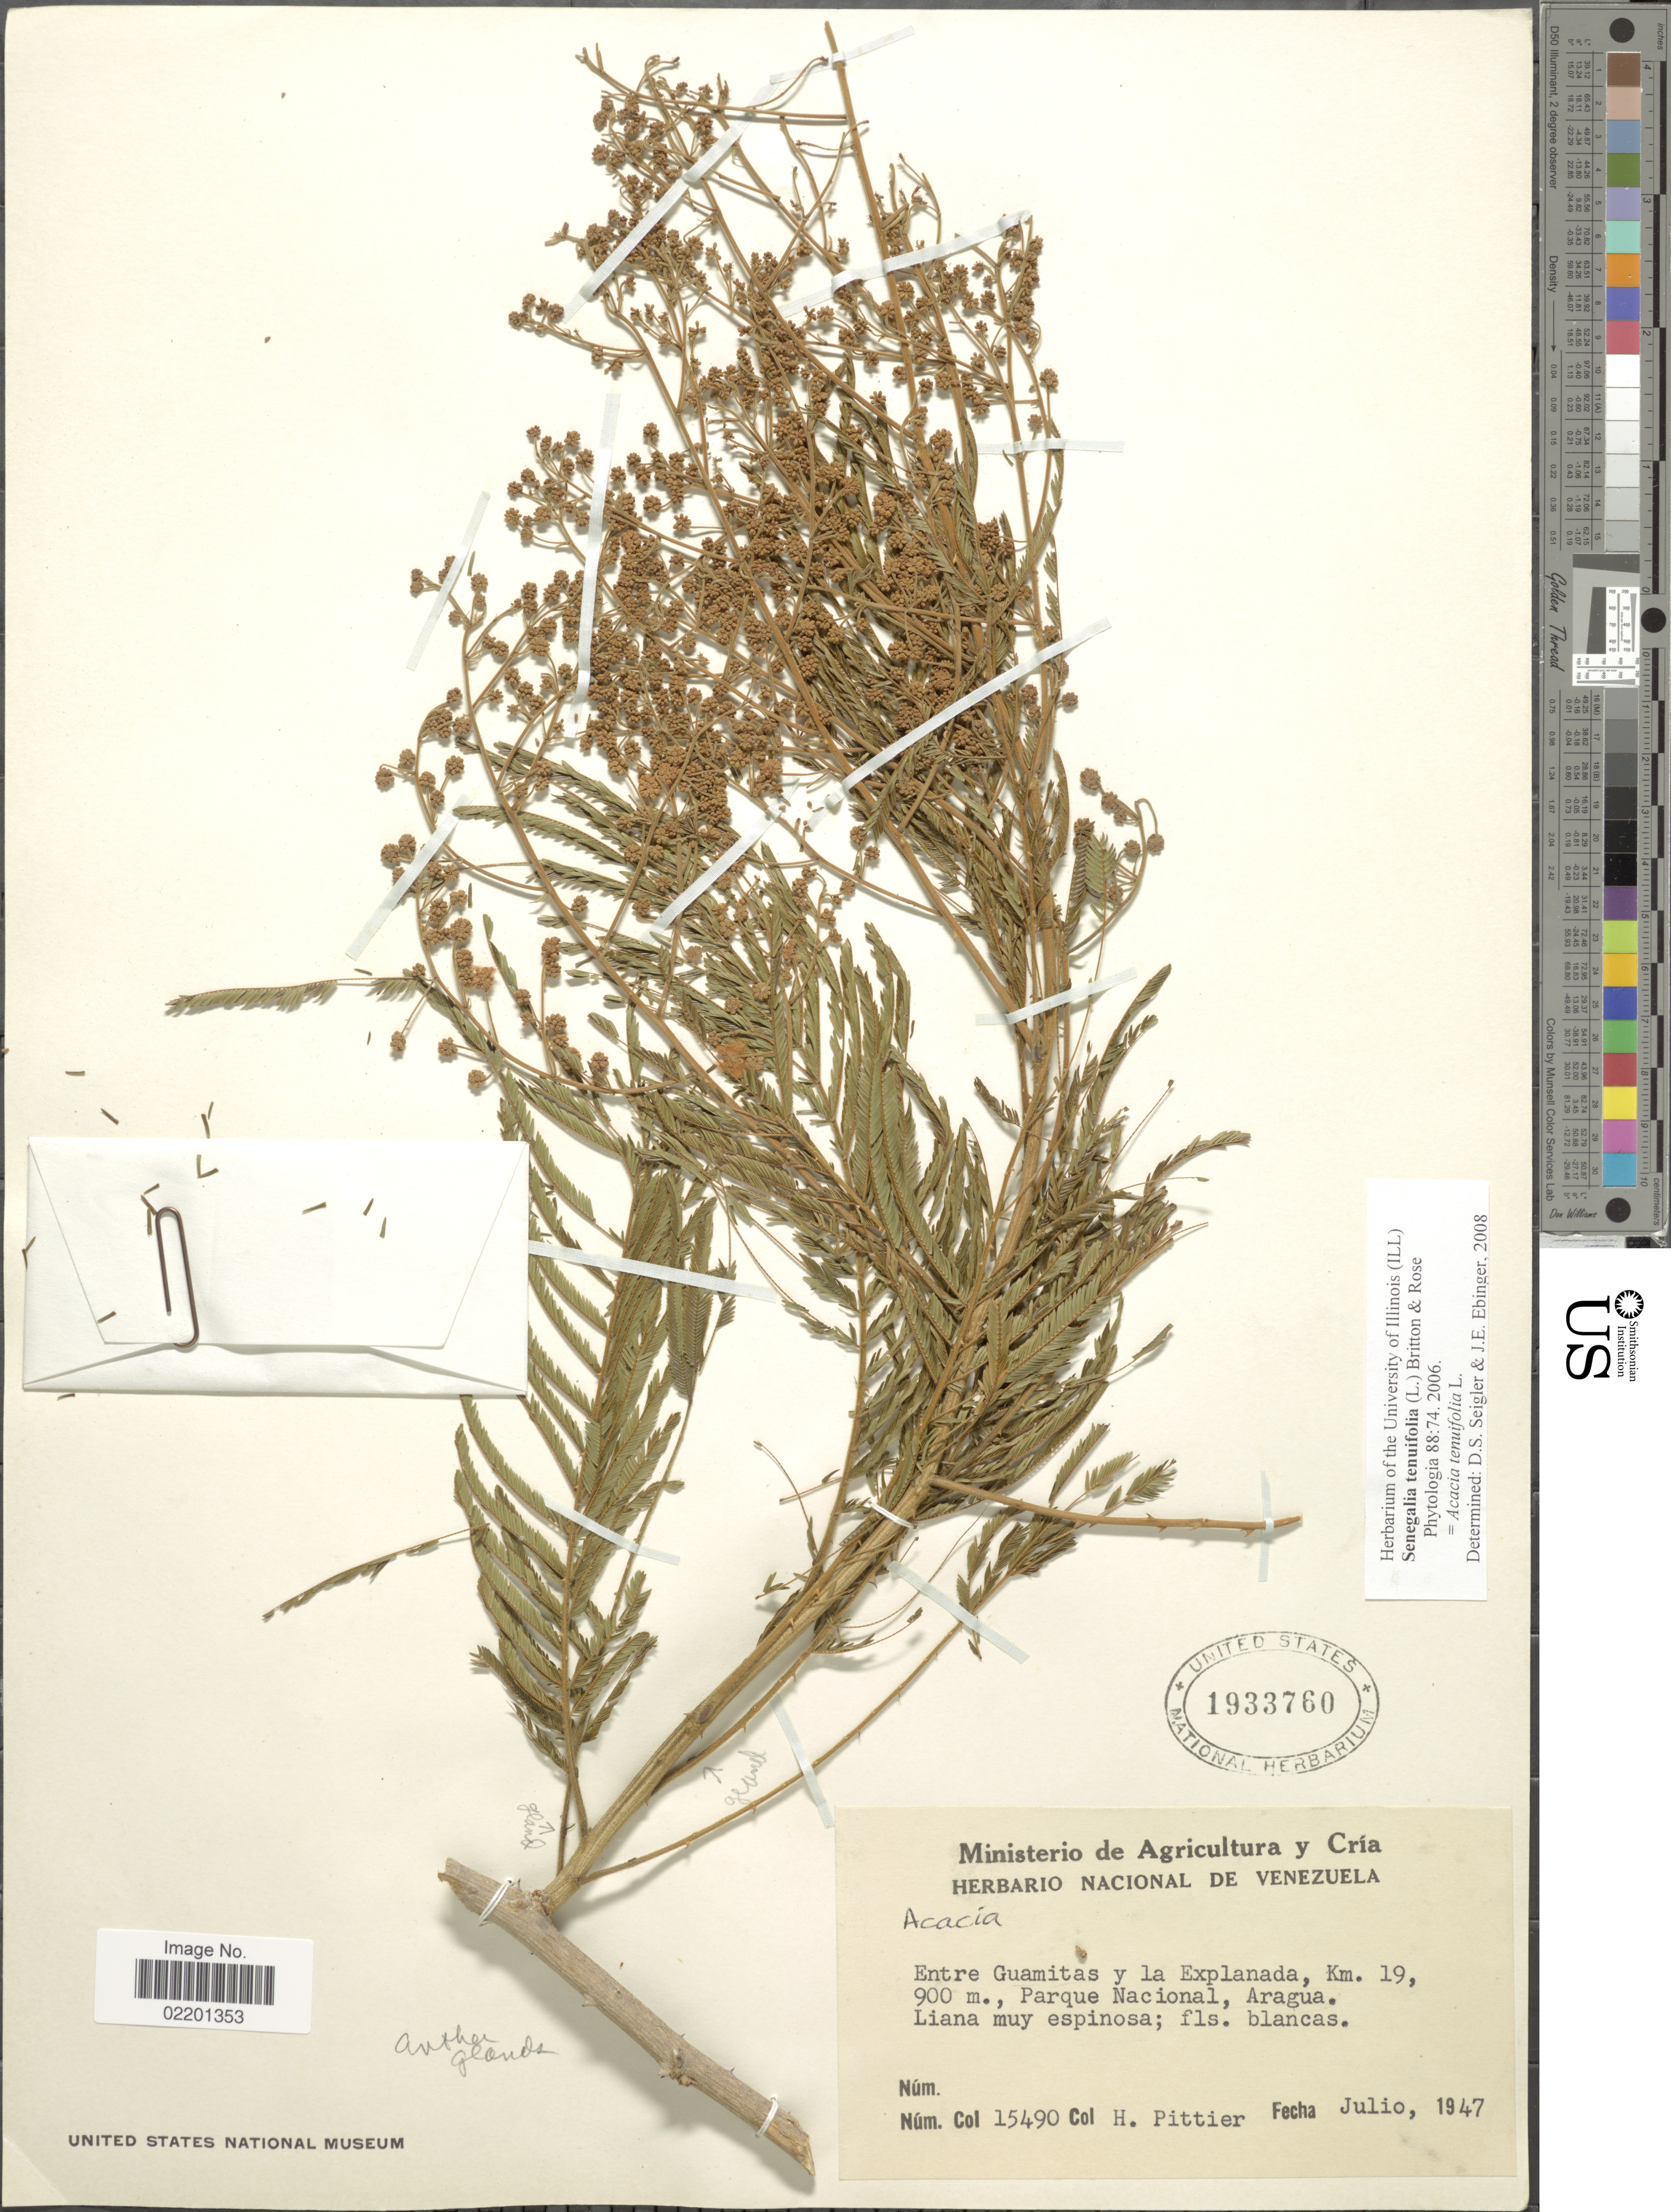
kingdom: Plantae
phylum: Tracheophyta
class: Magnoliopsida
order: Fabales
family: Fabaceae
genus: Senegalia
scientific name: Senegalia tenuifolia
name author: (L.) Britton & Rose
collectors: H. F. Pittier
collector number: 15490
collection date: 1947-07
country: Venezuela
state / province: Aragua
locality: Entre Guamitas y la Explanada, Km. 19, Parque Nacional, Aragua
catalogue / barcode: US 1933760